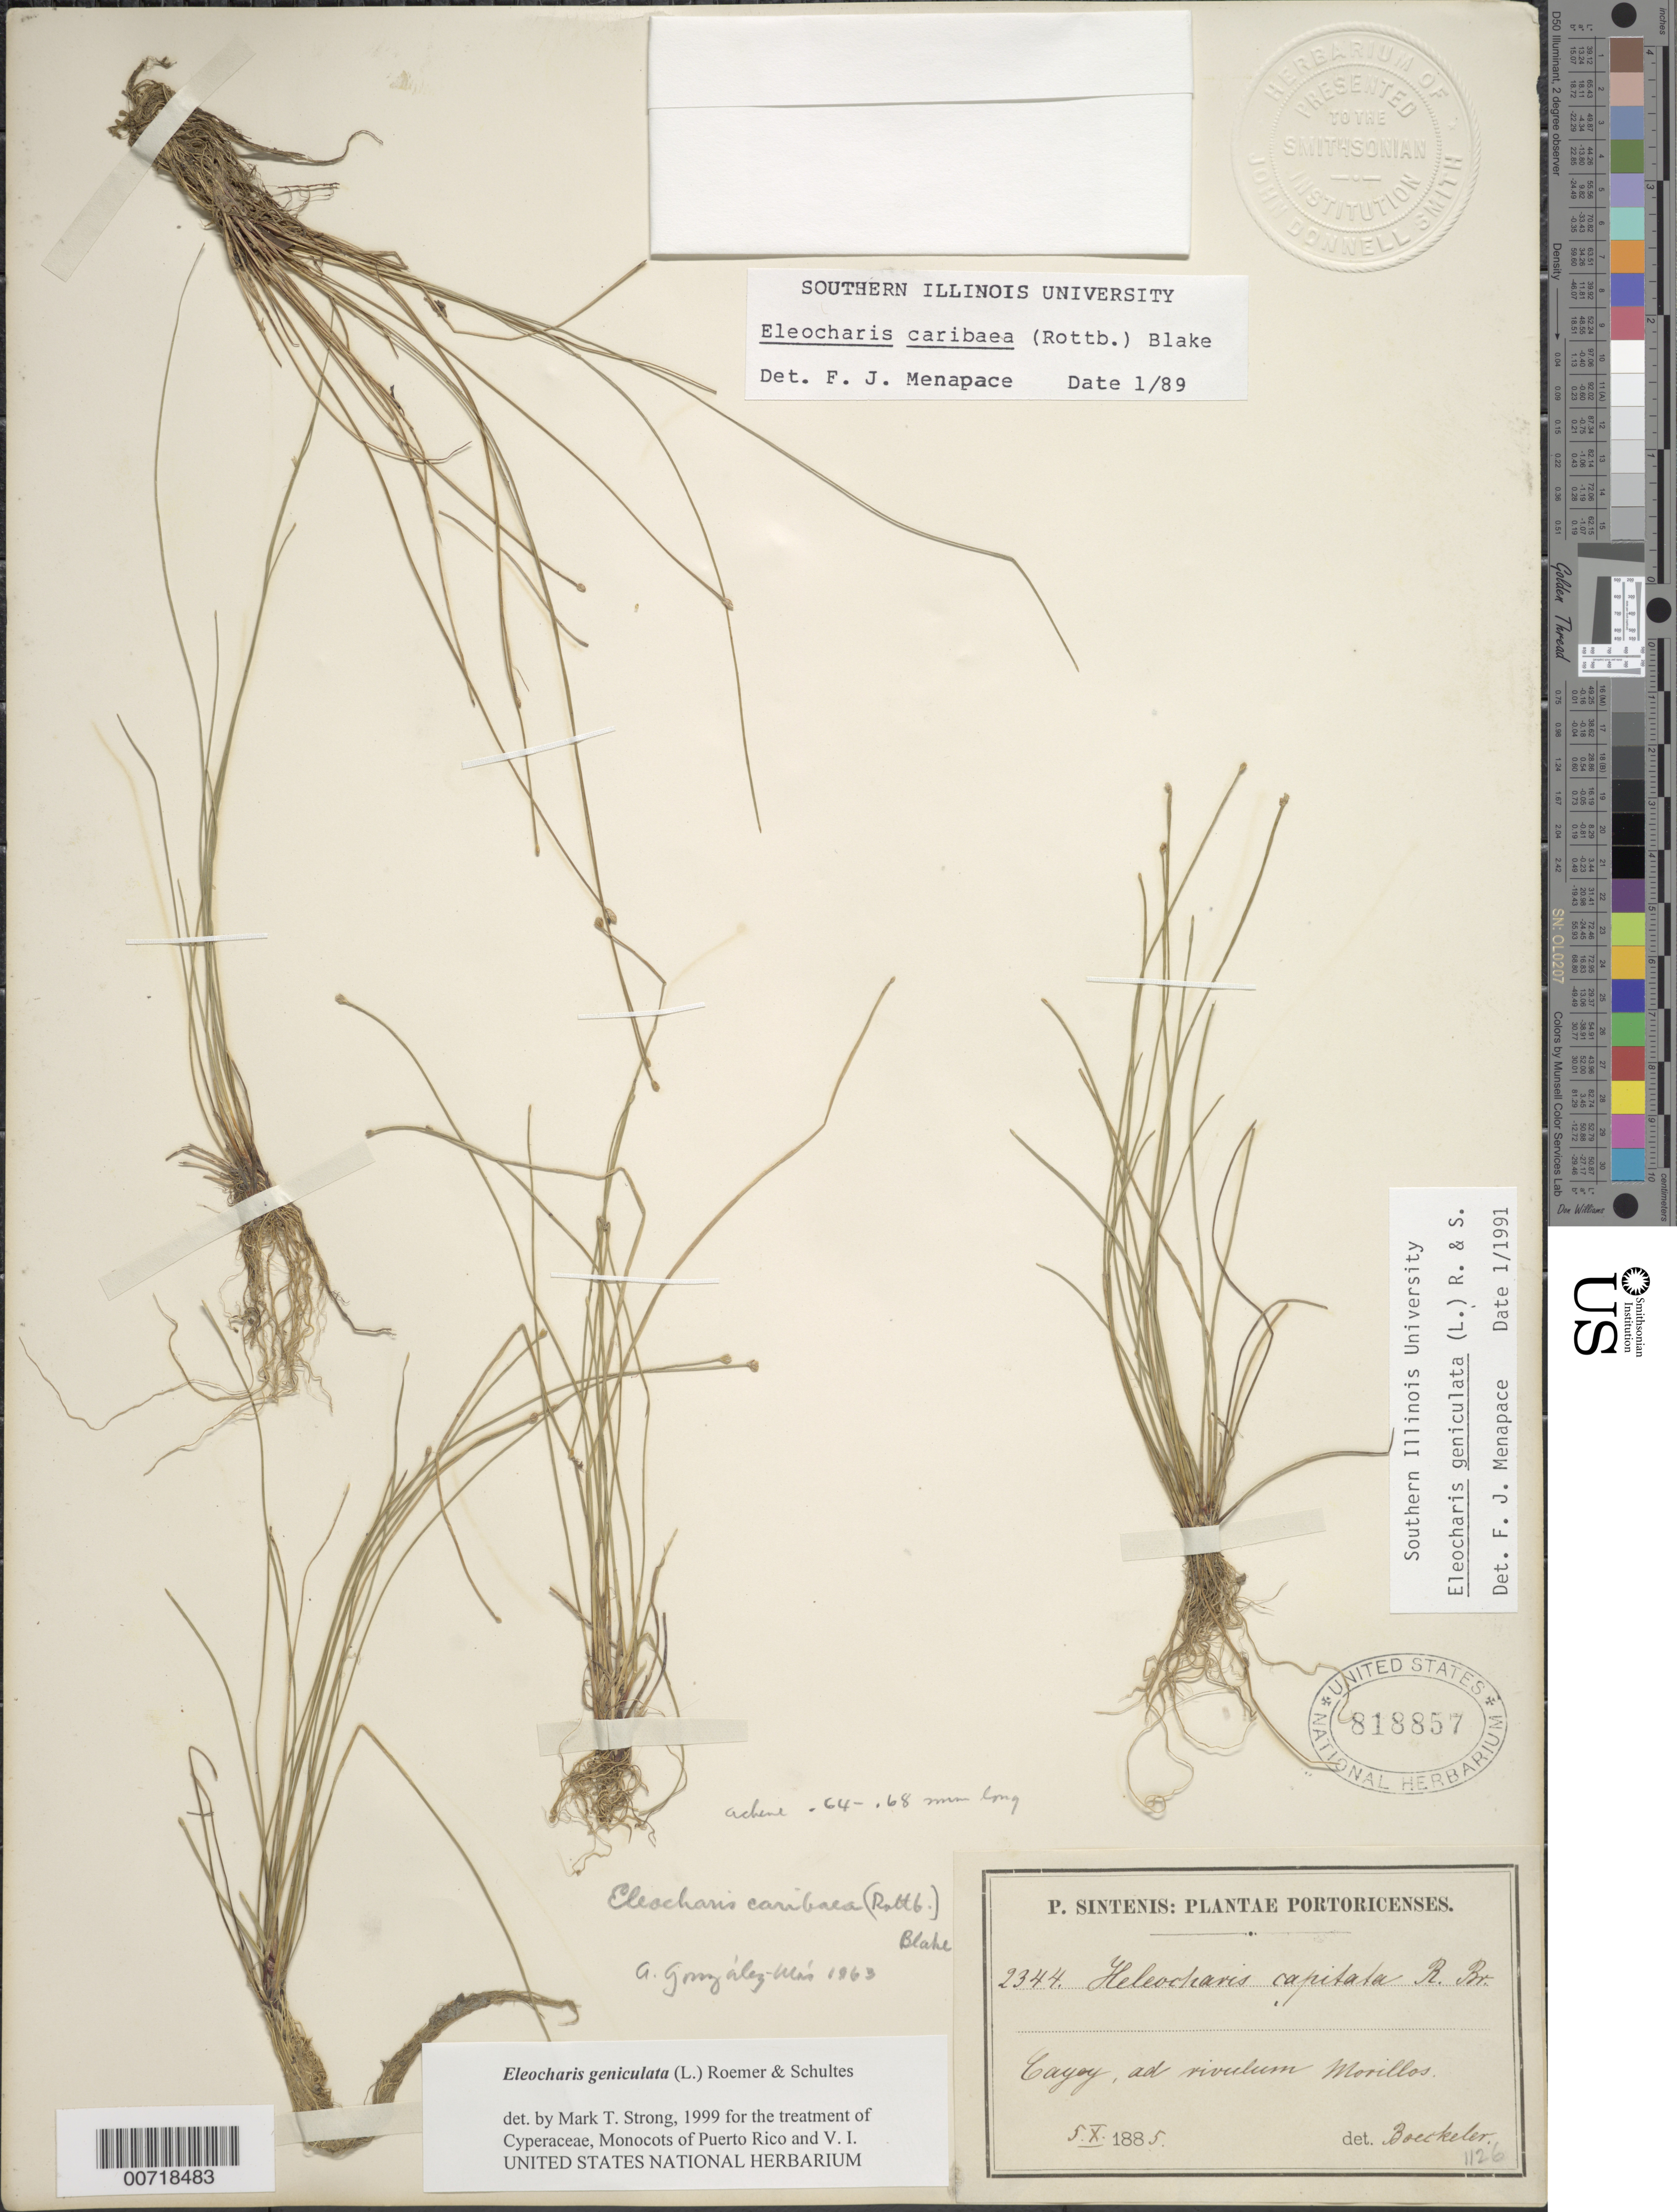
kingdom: Plantae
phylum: Tracheophyta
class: Liliopsida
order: Poales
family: Cyperaceae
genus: Eleocharis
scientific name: Eleocharis geniculata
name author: (L.) Roem. & Schult.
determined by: Strong, M. T., (US), Smithsonian Institution - National Museum of Natural History (UNITED STATES)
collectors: P. Sintenis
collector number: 2344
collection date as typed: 05 Oct 1885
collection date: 1885-10-05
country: Puerto Rico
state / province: Cayey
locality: Cayey.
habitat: Ad rivulum Morillos.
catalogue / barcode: US 818857